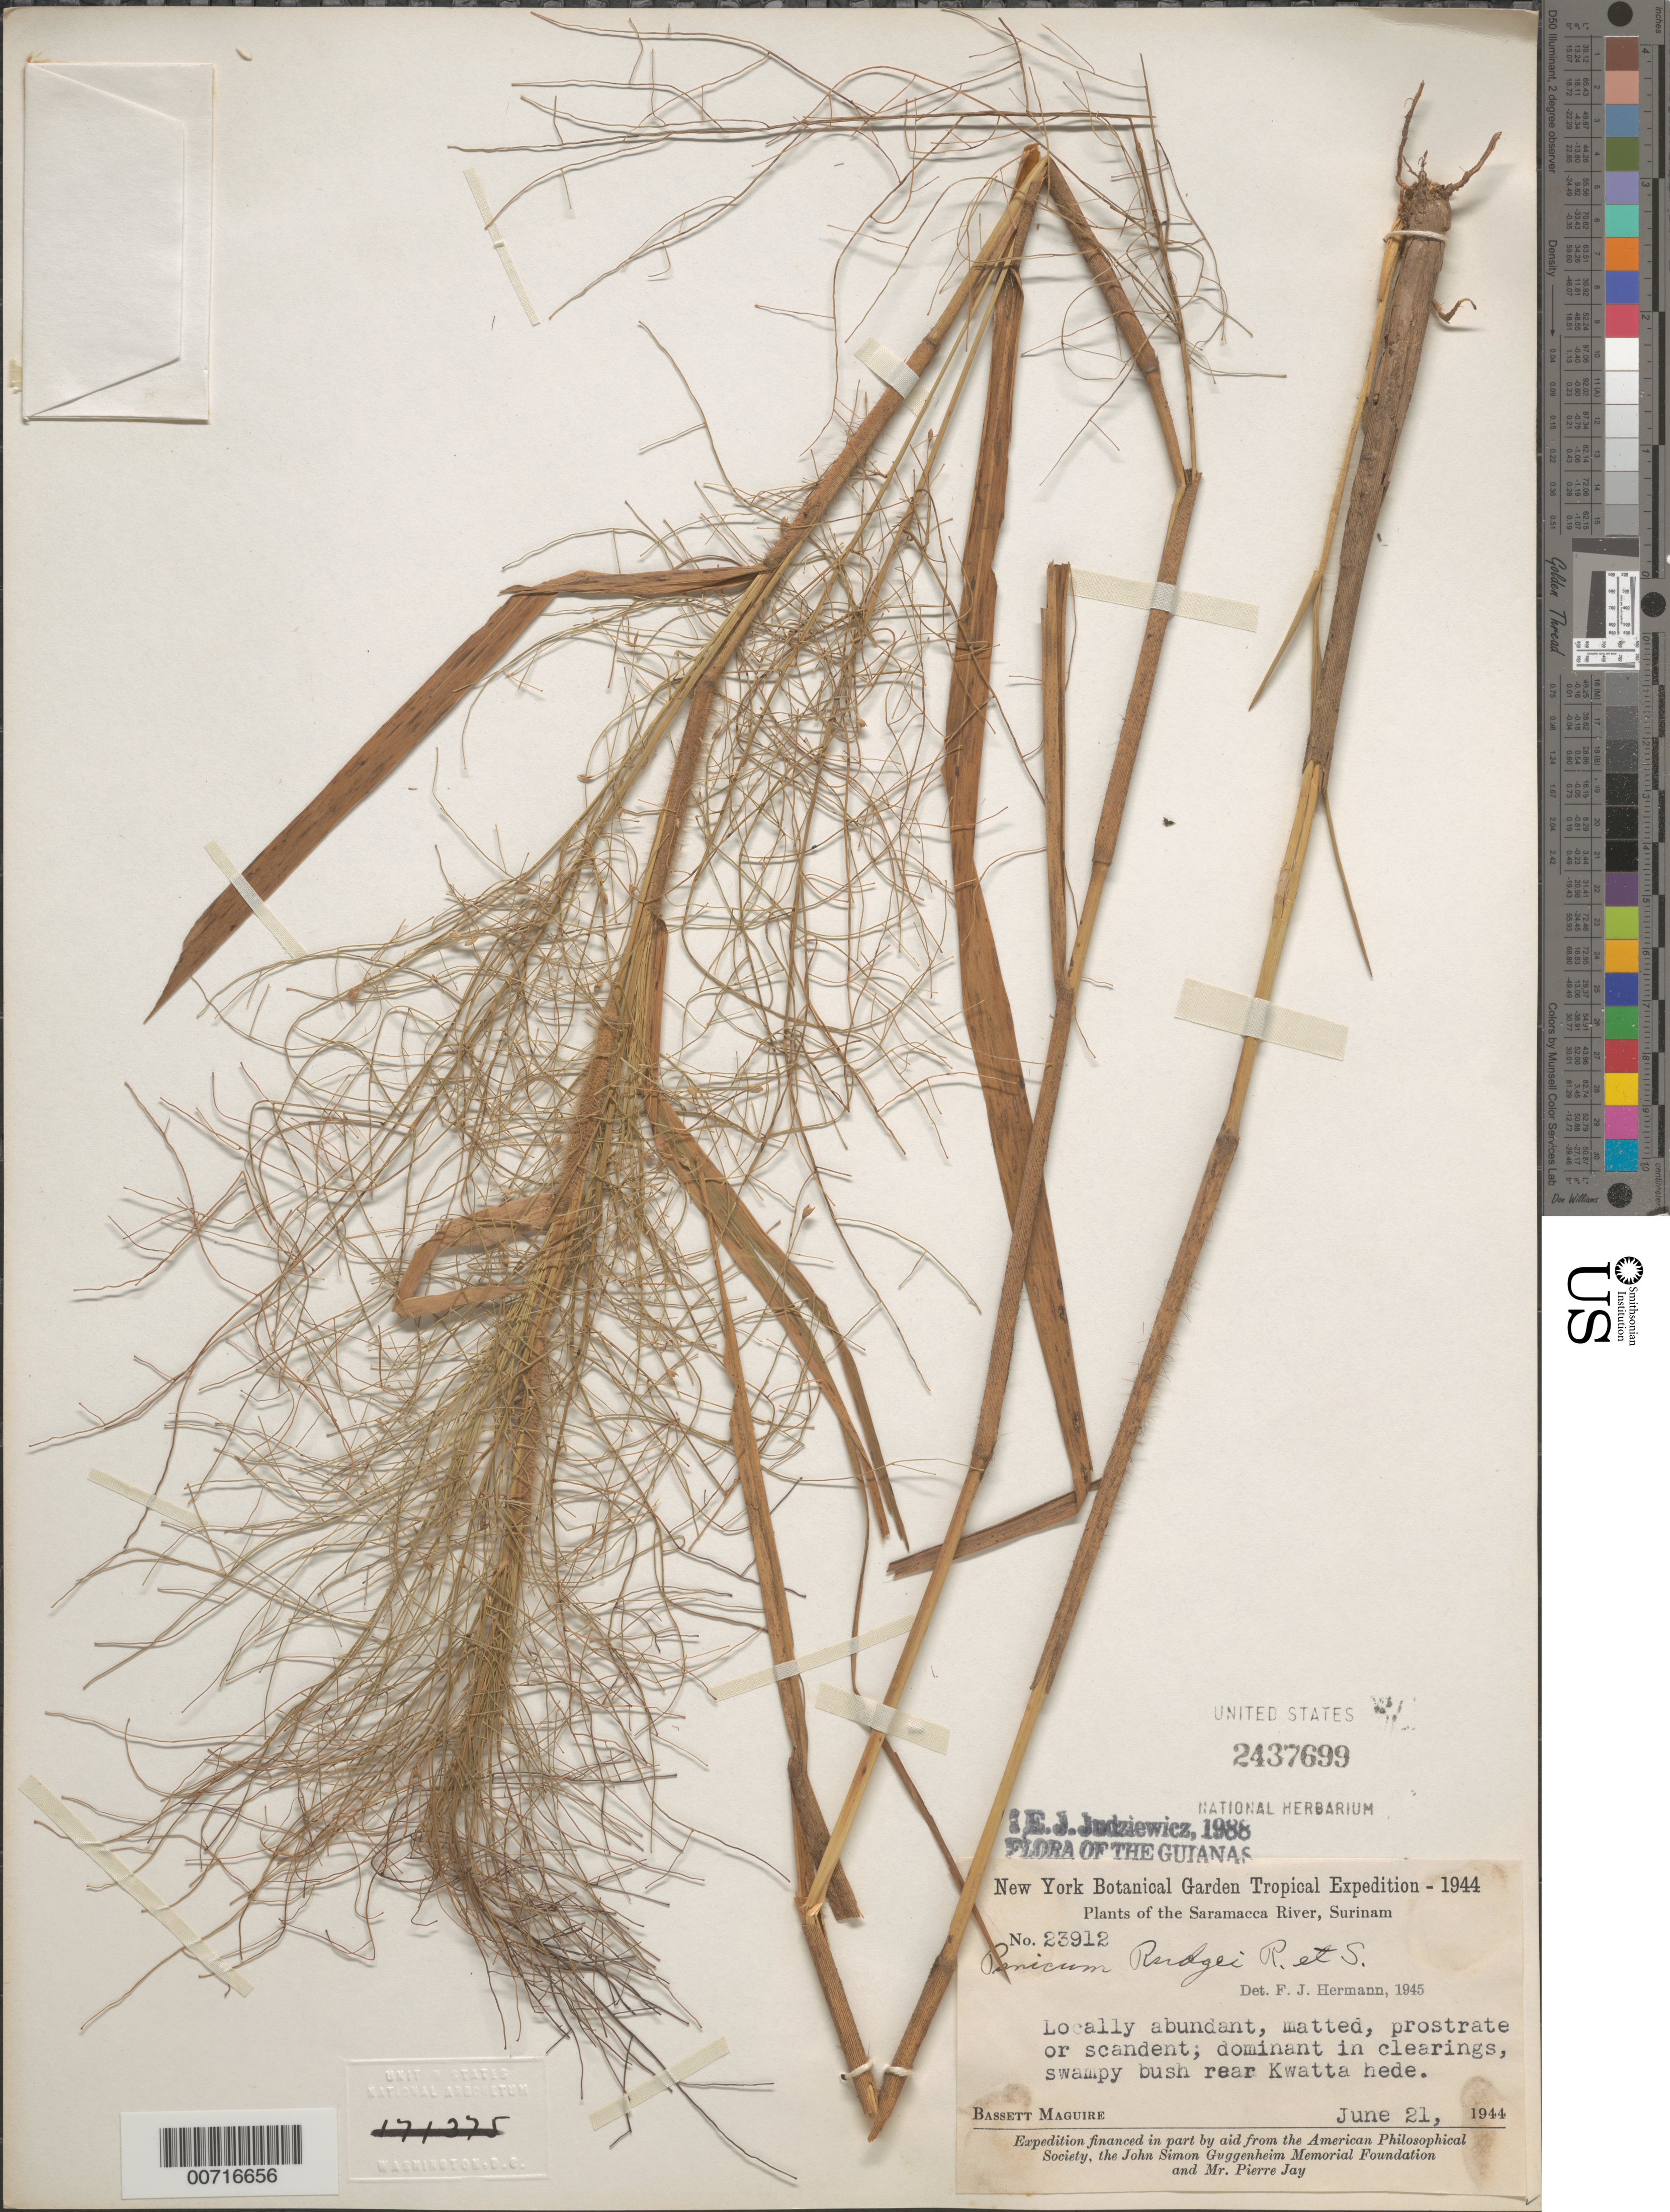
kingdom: Plantae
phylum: Tracheophyta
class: Liliopsida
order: Poales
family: Poaceae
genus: Panicum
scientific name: Panicum rudgei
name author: Roem. & Schult.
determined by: Judziewicz, E. J.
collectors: B. Maguire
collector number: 23912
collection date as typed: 21-Jun-44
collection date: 1944-06-21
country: Suriname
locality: Saramacca River, rear of Kwatta hede village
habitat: Clearings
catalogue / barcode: US 2437699